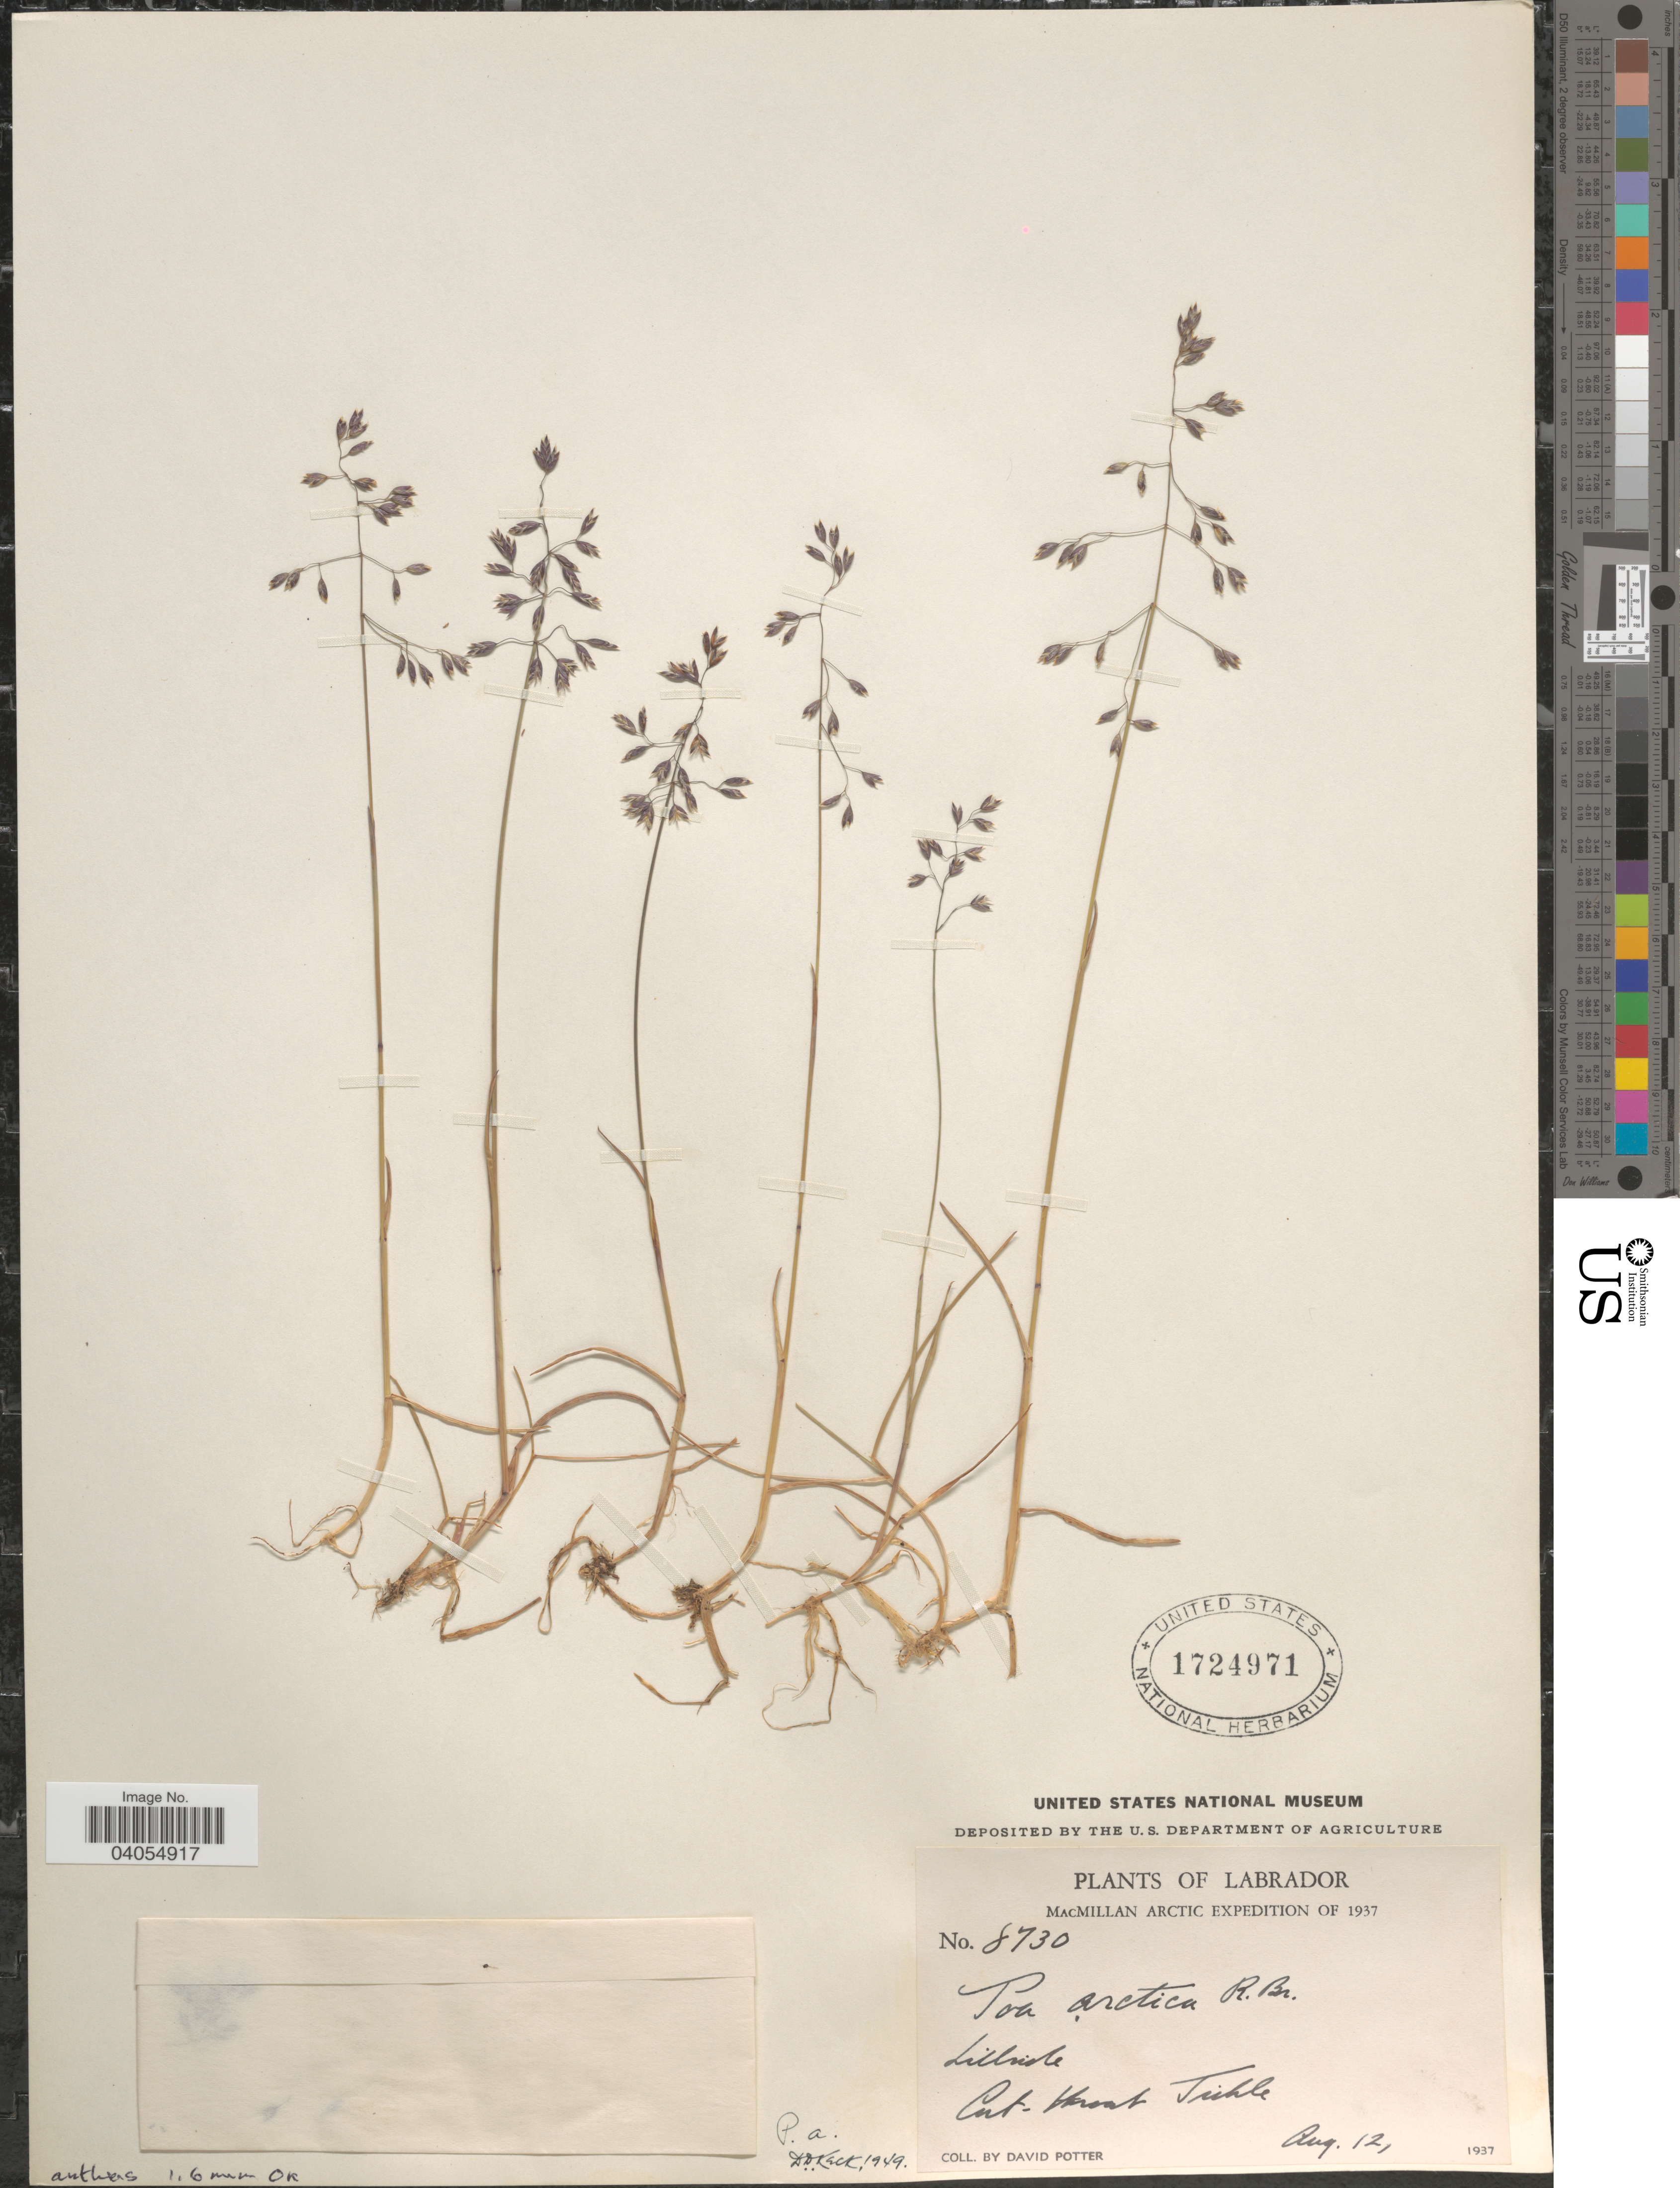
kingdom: Plantae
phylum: Tracheophyta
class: Liliopsida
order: Poales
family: Poaceae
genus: Poa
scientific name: Poa arctica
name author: R. Br.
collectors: D. Potter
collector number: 8730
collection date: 1937-08-12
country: Canada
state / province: Newfoundland and Labrador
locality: Labrador. Cut-throat Tickle.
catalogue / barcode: US 1724971